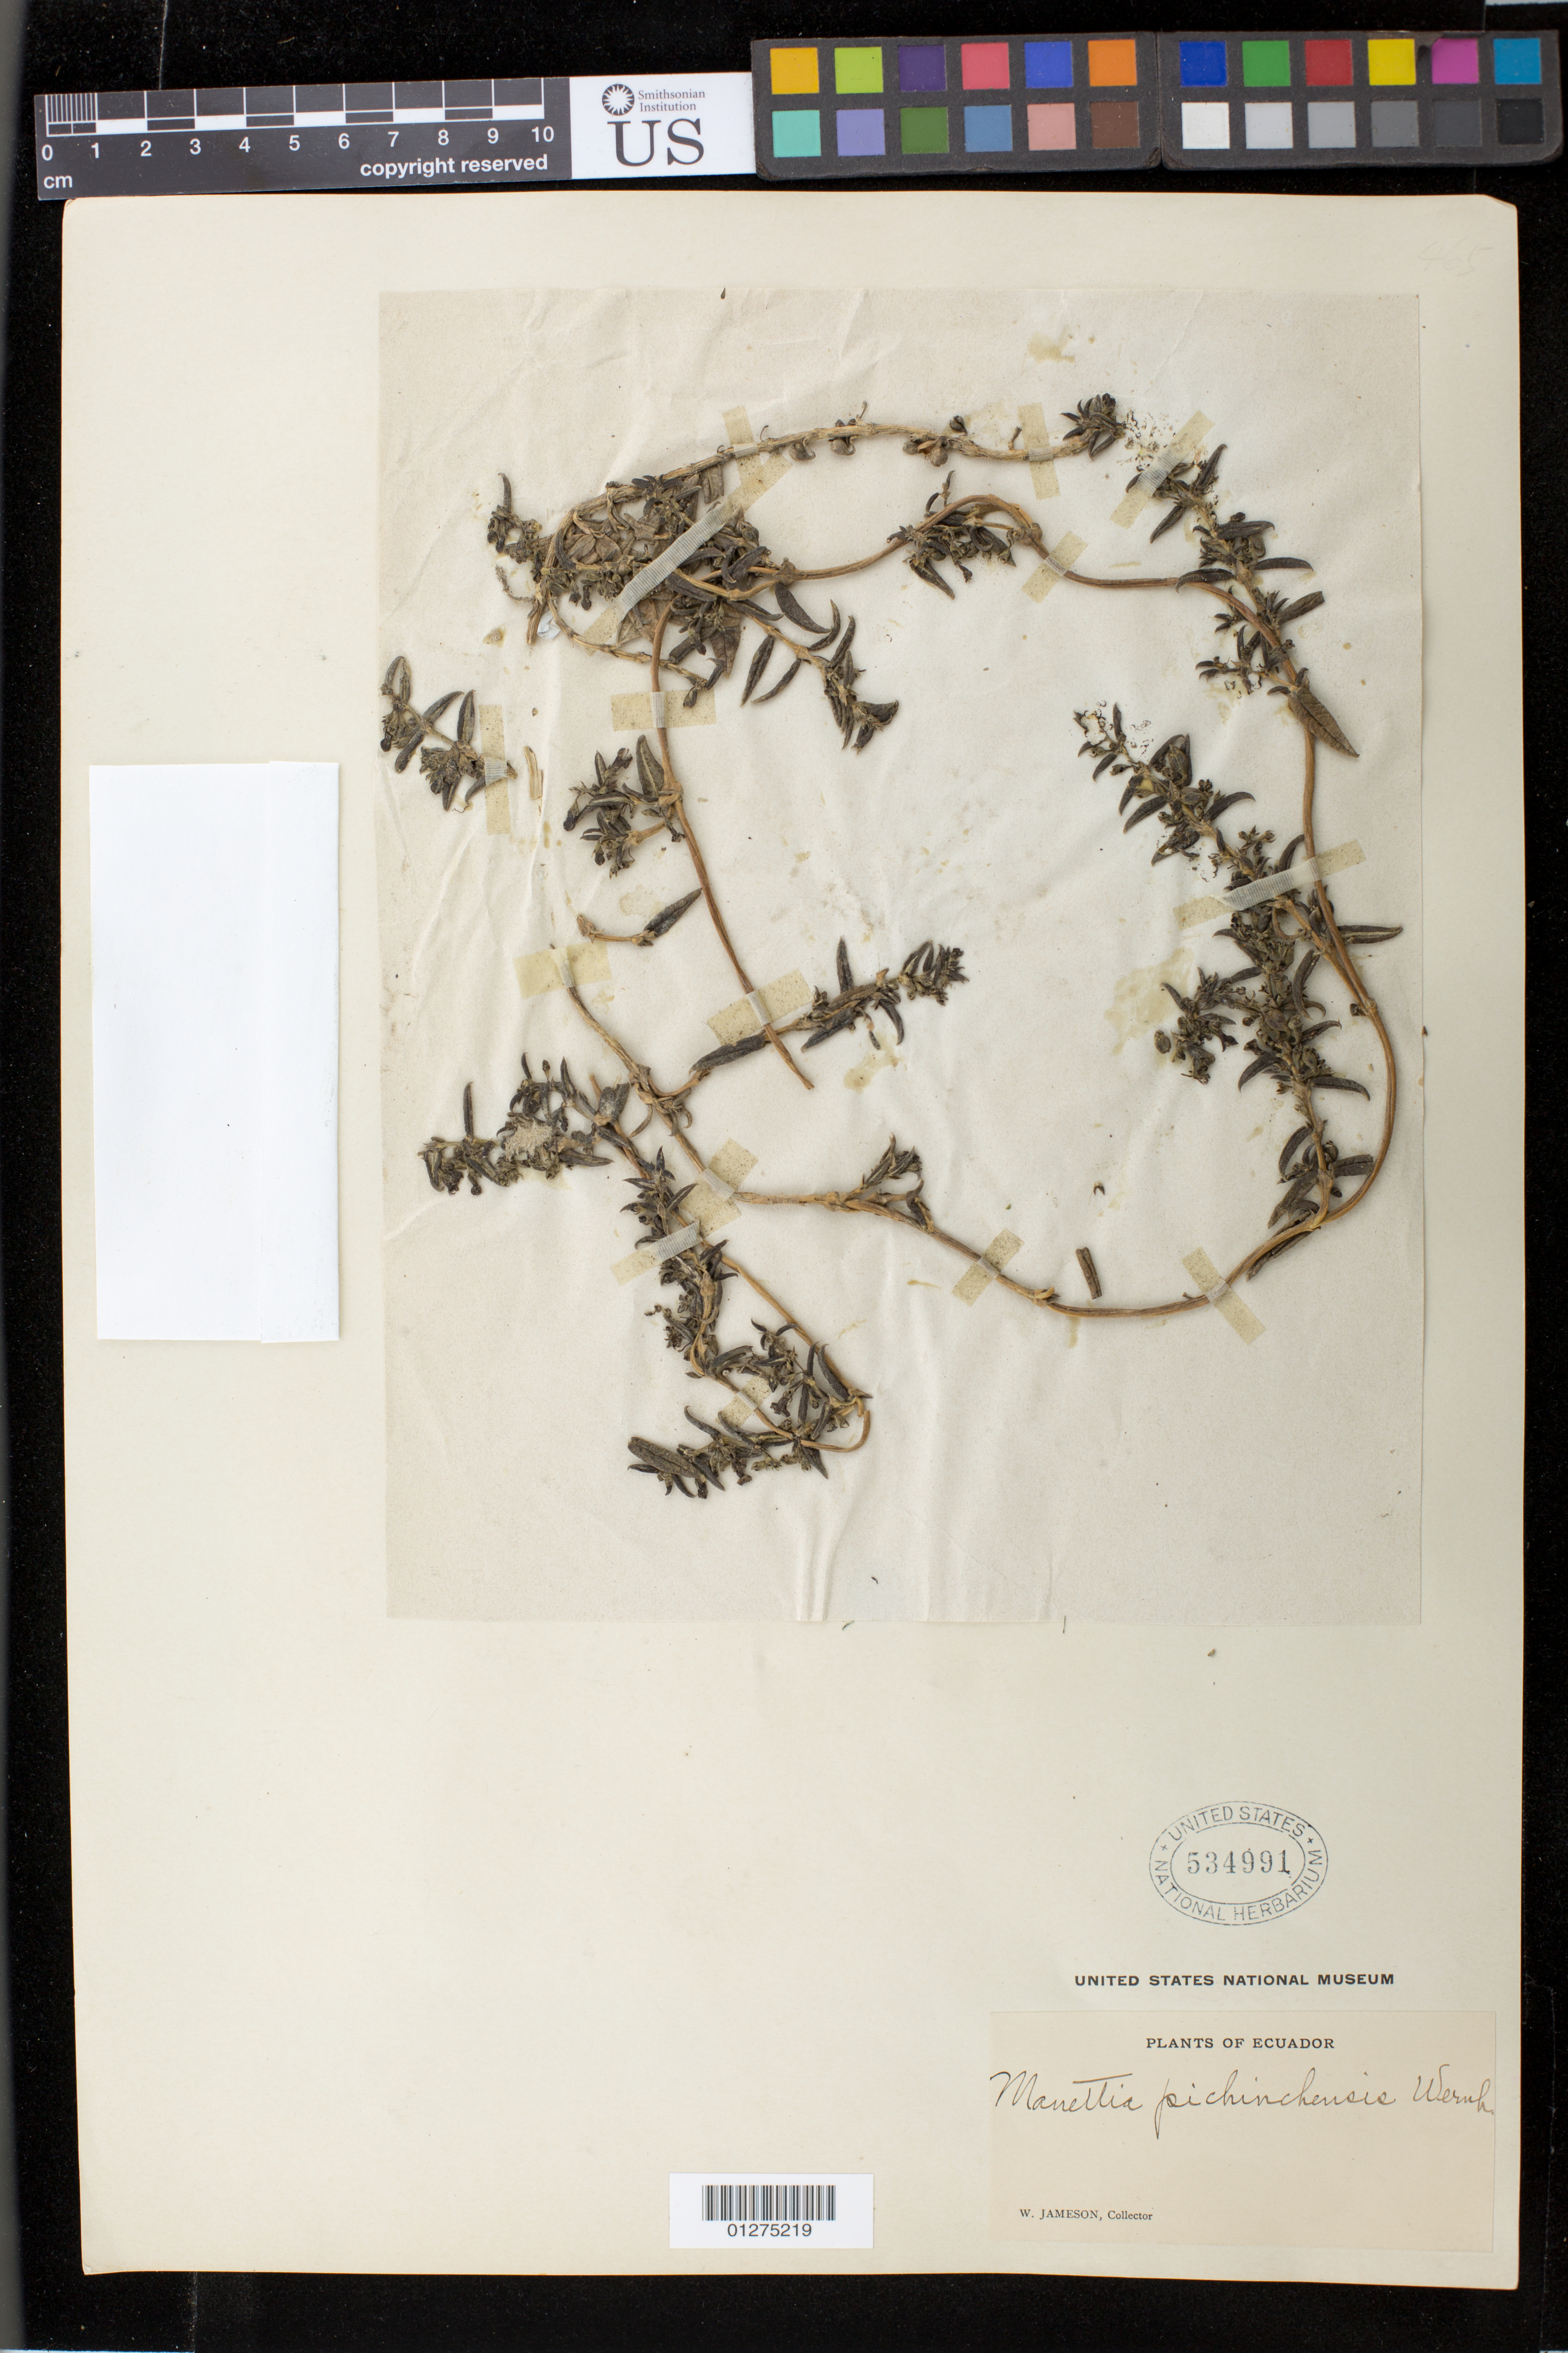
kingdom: Plantae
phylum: Tracheophyta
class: Magnoliopsida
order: Gentianales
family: Rubiaceae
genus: Manettia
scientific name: Manettia pichinchensis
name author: Wernham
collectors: W. Jameson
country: Ecuador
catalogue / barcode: US 534991